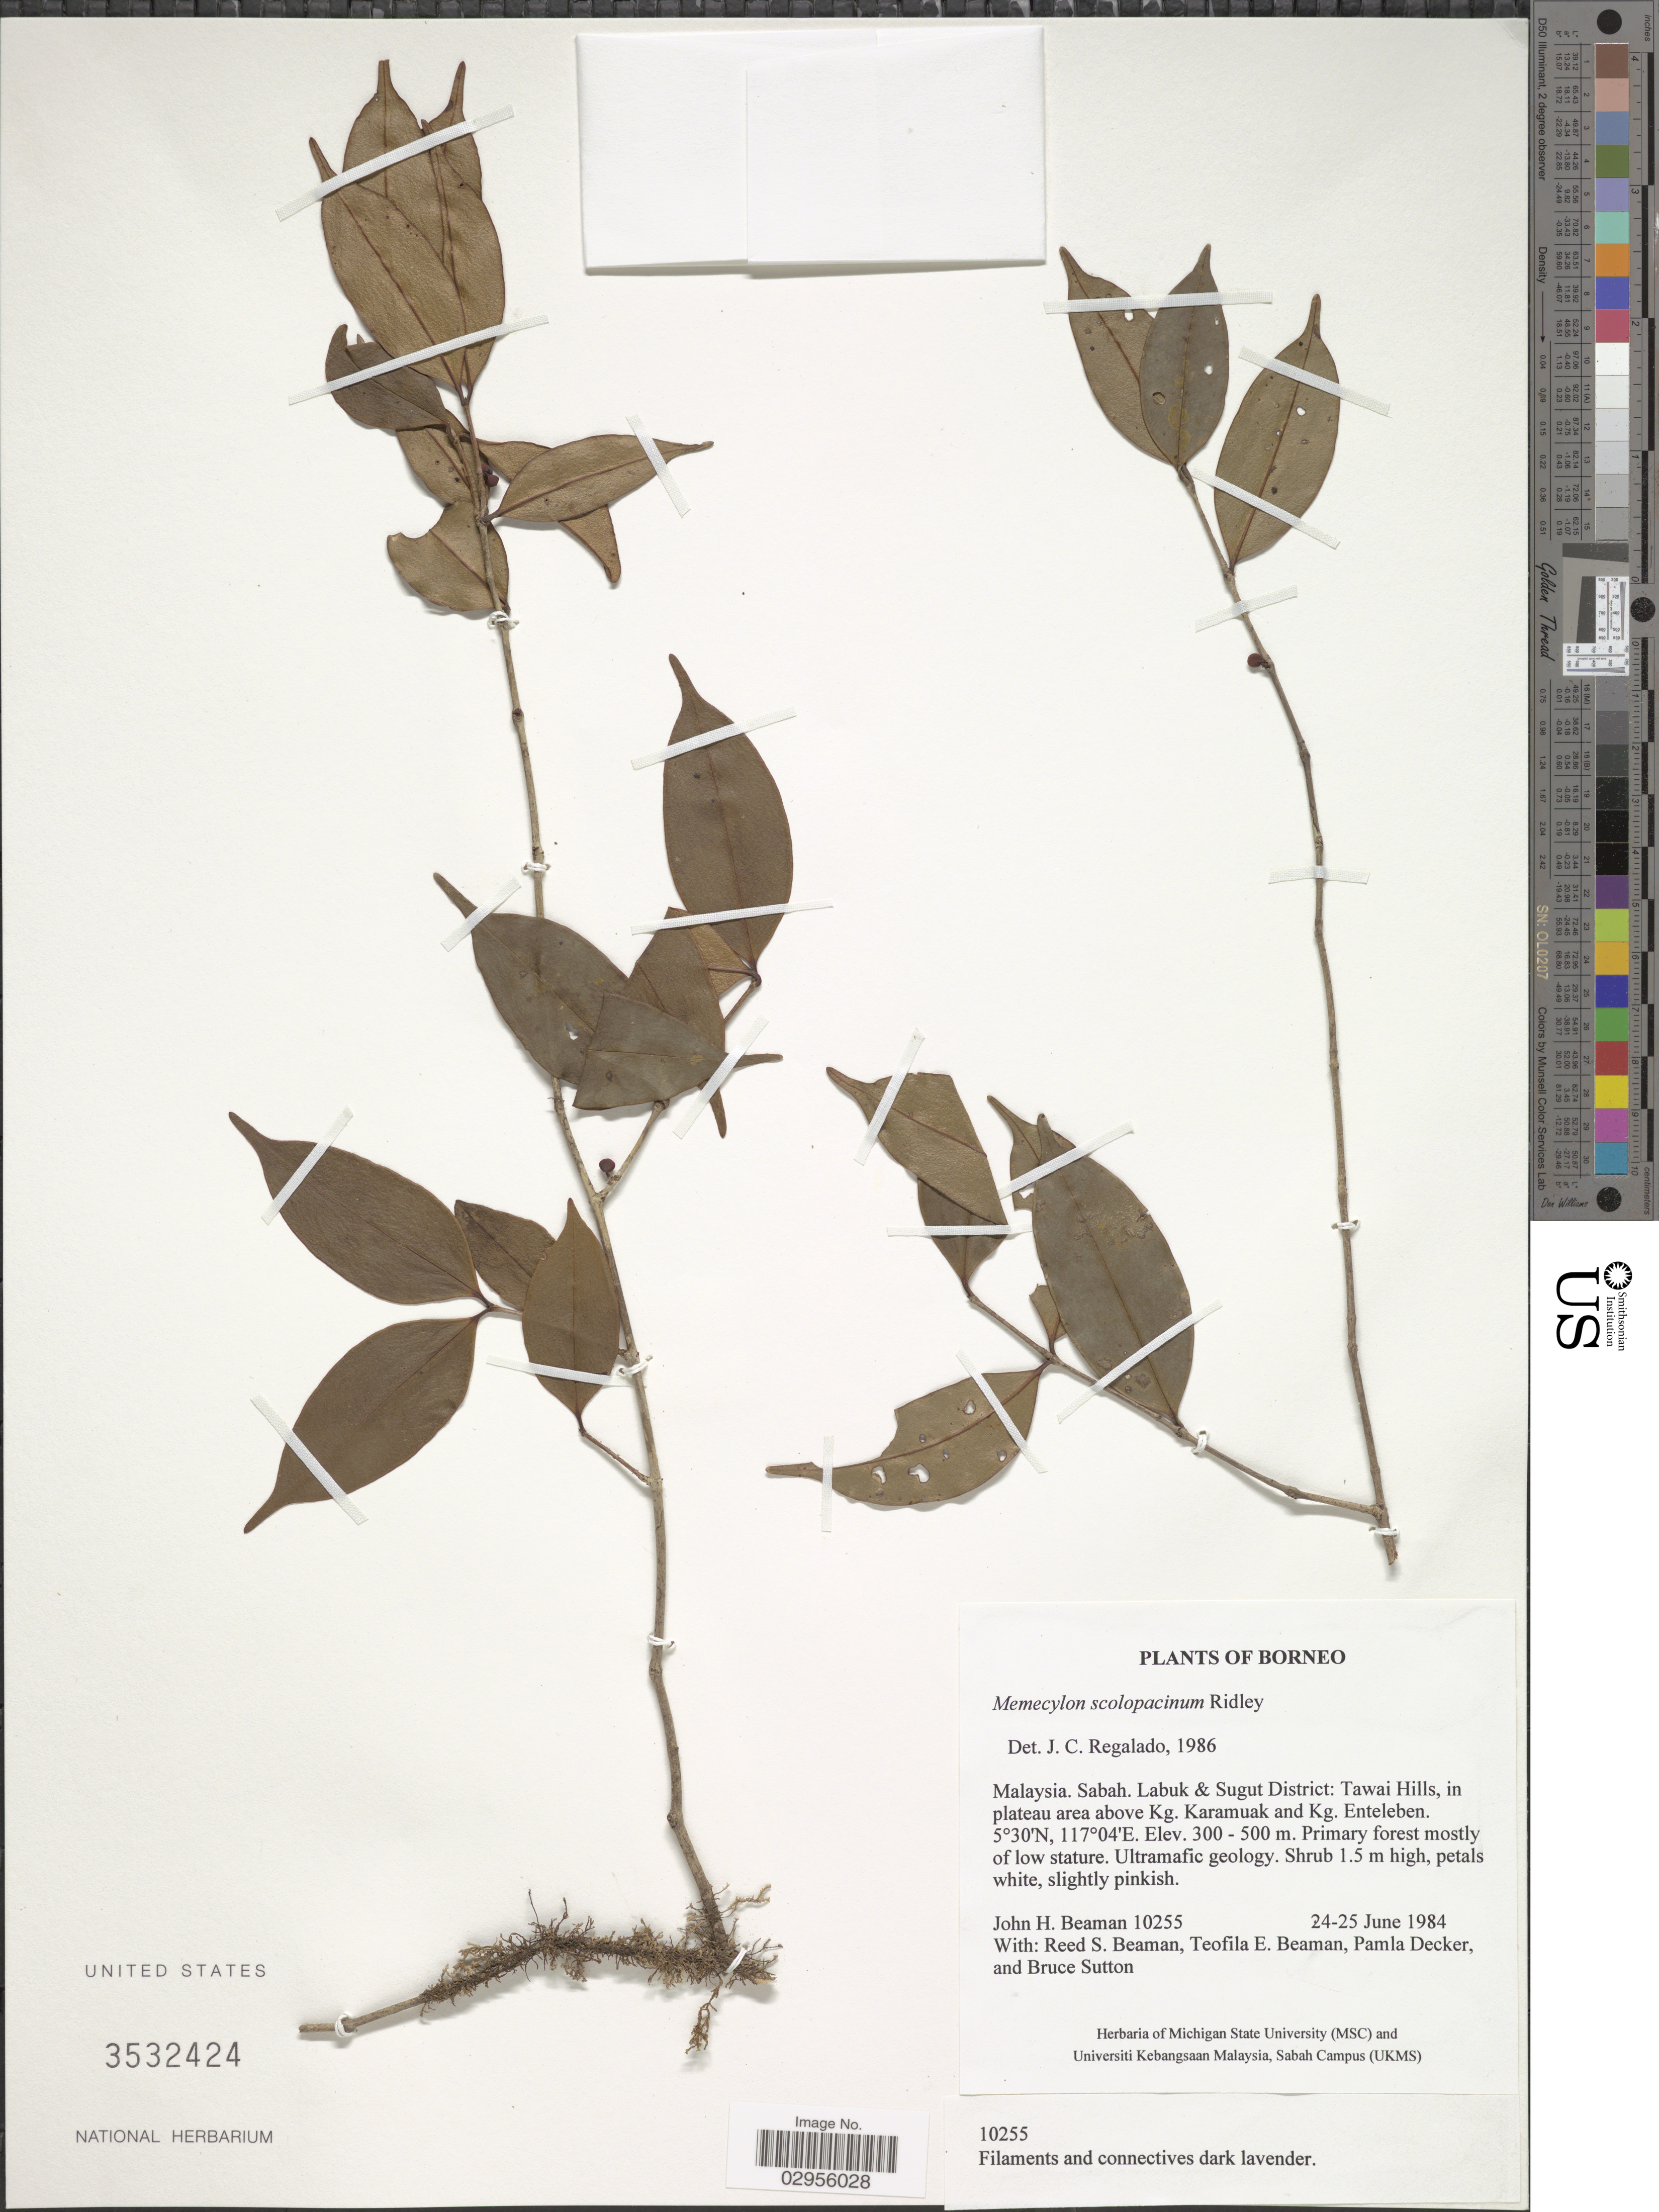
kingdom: Plantae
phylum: Tracheophyta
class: Magnoliopsida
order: Myrtales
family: Melastomataceae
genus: Memecylon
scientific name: Memecylon scolopacinum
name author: Ridl.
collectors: J. H. Beaman, R. S. Beaman, T. E. Beaman, P. Decker & B. Sutton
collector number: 10255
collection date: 1984-06-24/1984-06-25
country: Malaysia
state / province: Sabah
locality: Borneo. Labuk & Sugut District: Tawai Hills, in plateau area above Kg. Karamuak and Kg. Enteleben.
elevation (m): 300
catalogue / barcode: US 3532424